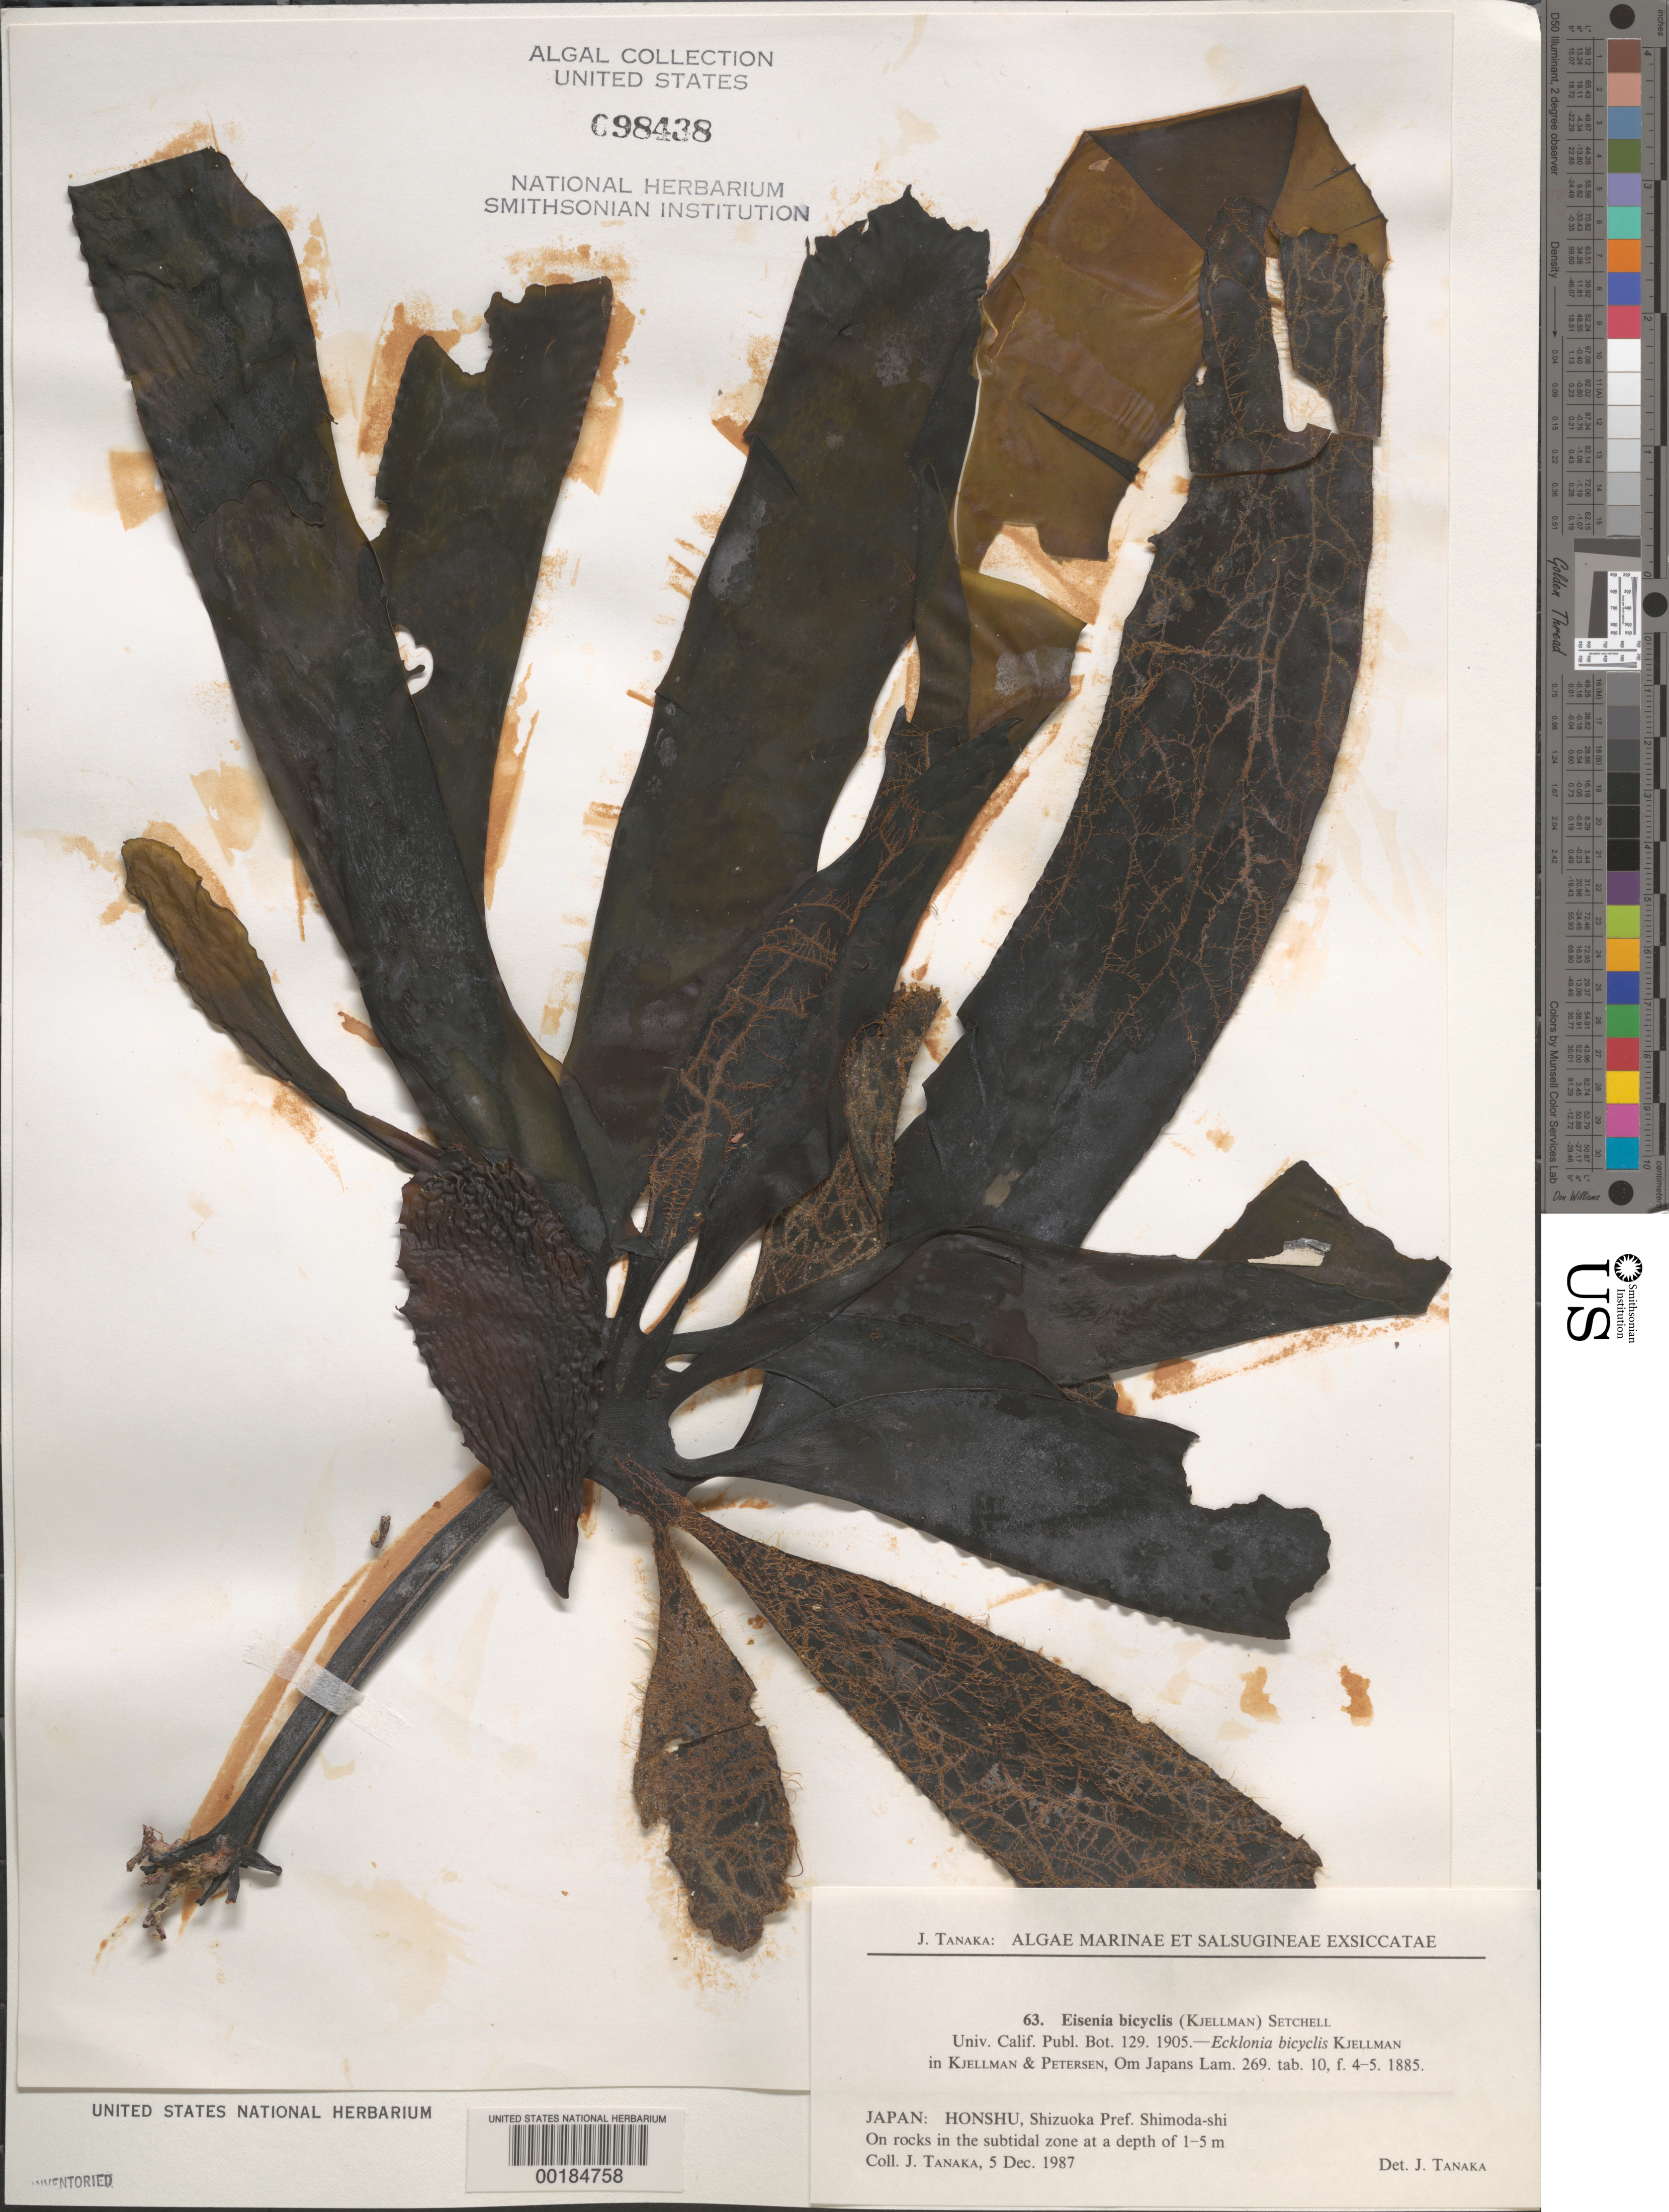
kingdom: Chromista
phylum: Ochrophyta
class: Phaeophyceae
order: Laminariales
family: Lessoniaceae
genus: Eisenia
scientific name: Eisenia bicyclis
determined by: Tanaka, J.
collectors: J. Tanaka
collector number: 63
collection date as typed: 05 Dec 1987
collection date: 1987-12-05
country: Japan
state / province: Sizuoka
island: Honshu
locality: Shimodi-shi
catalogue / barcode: US 98438